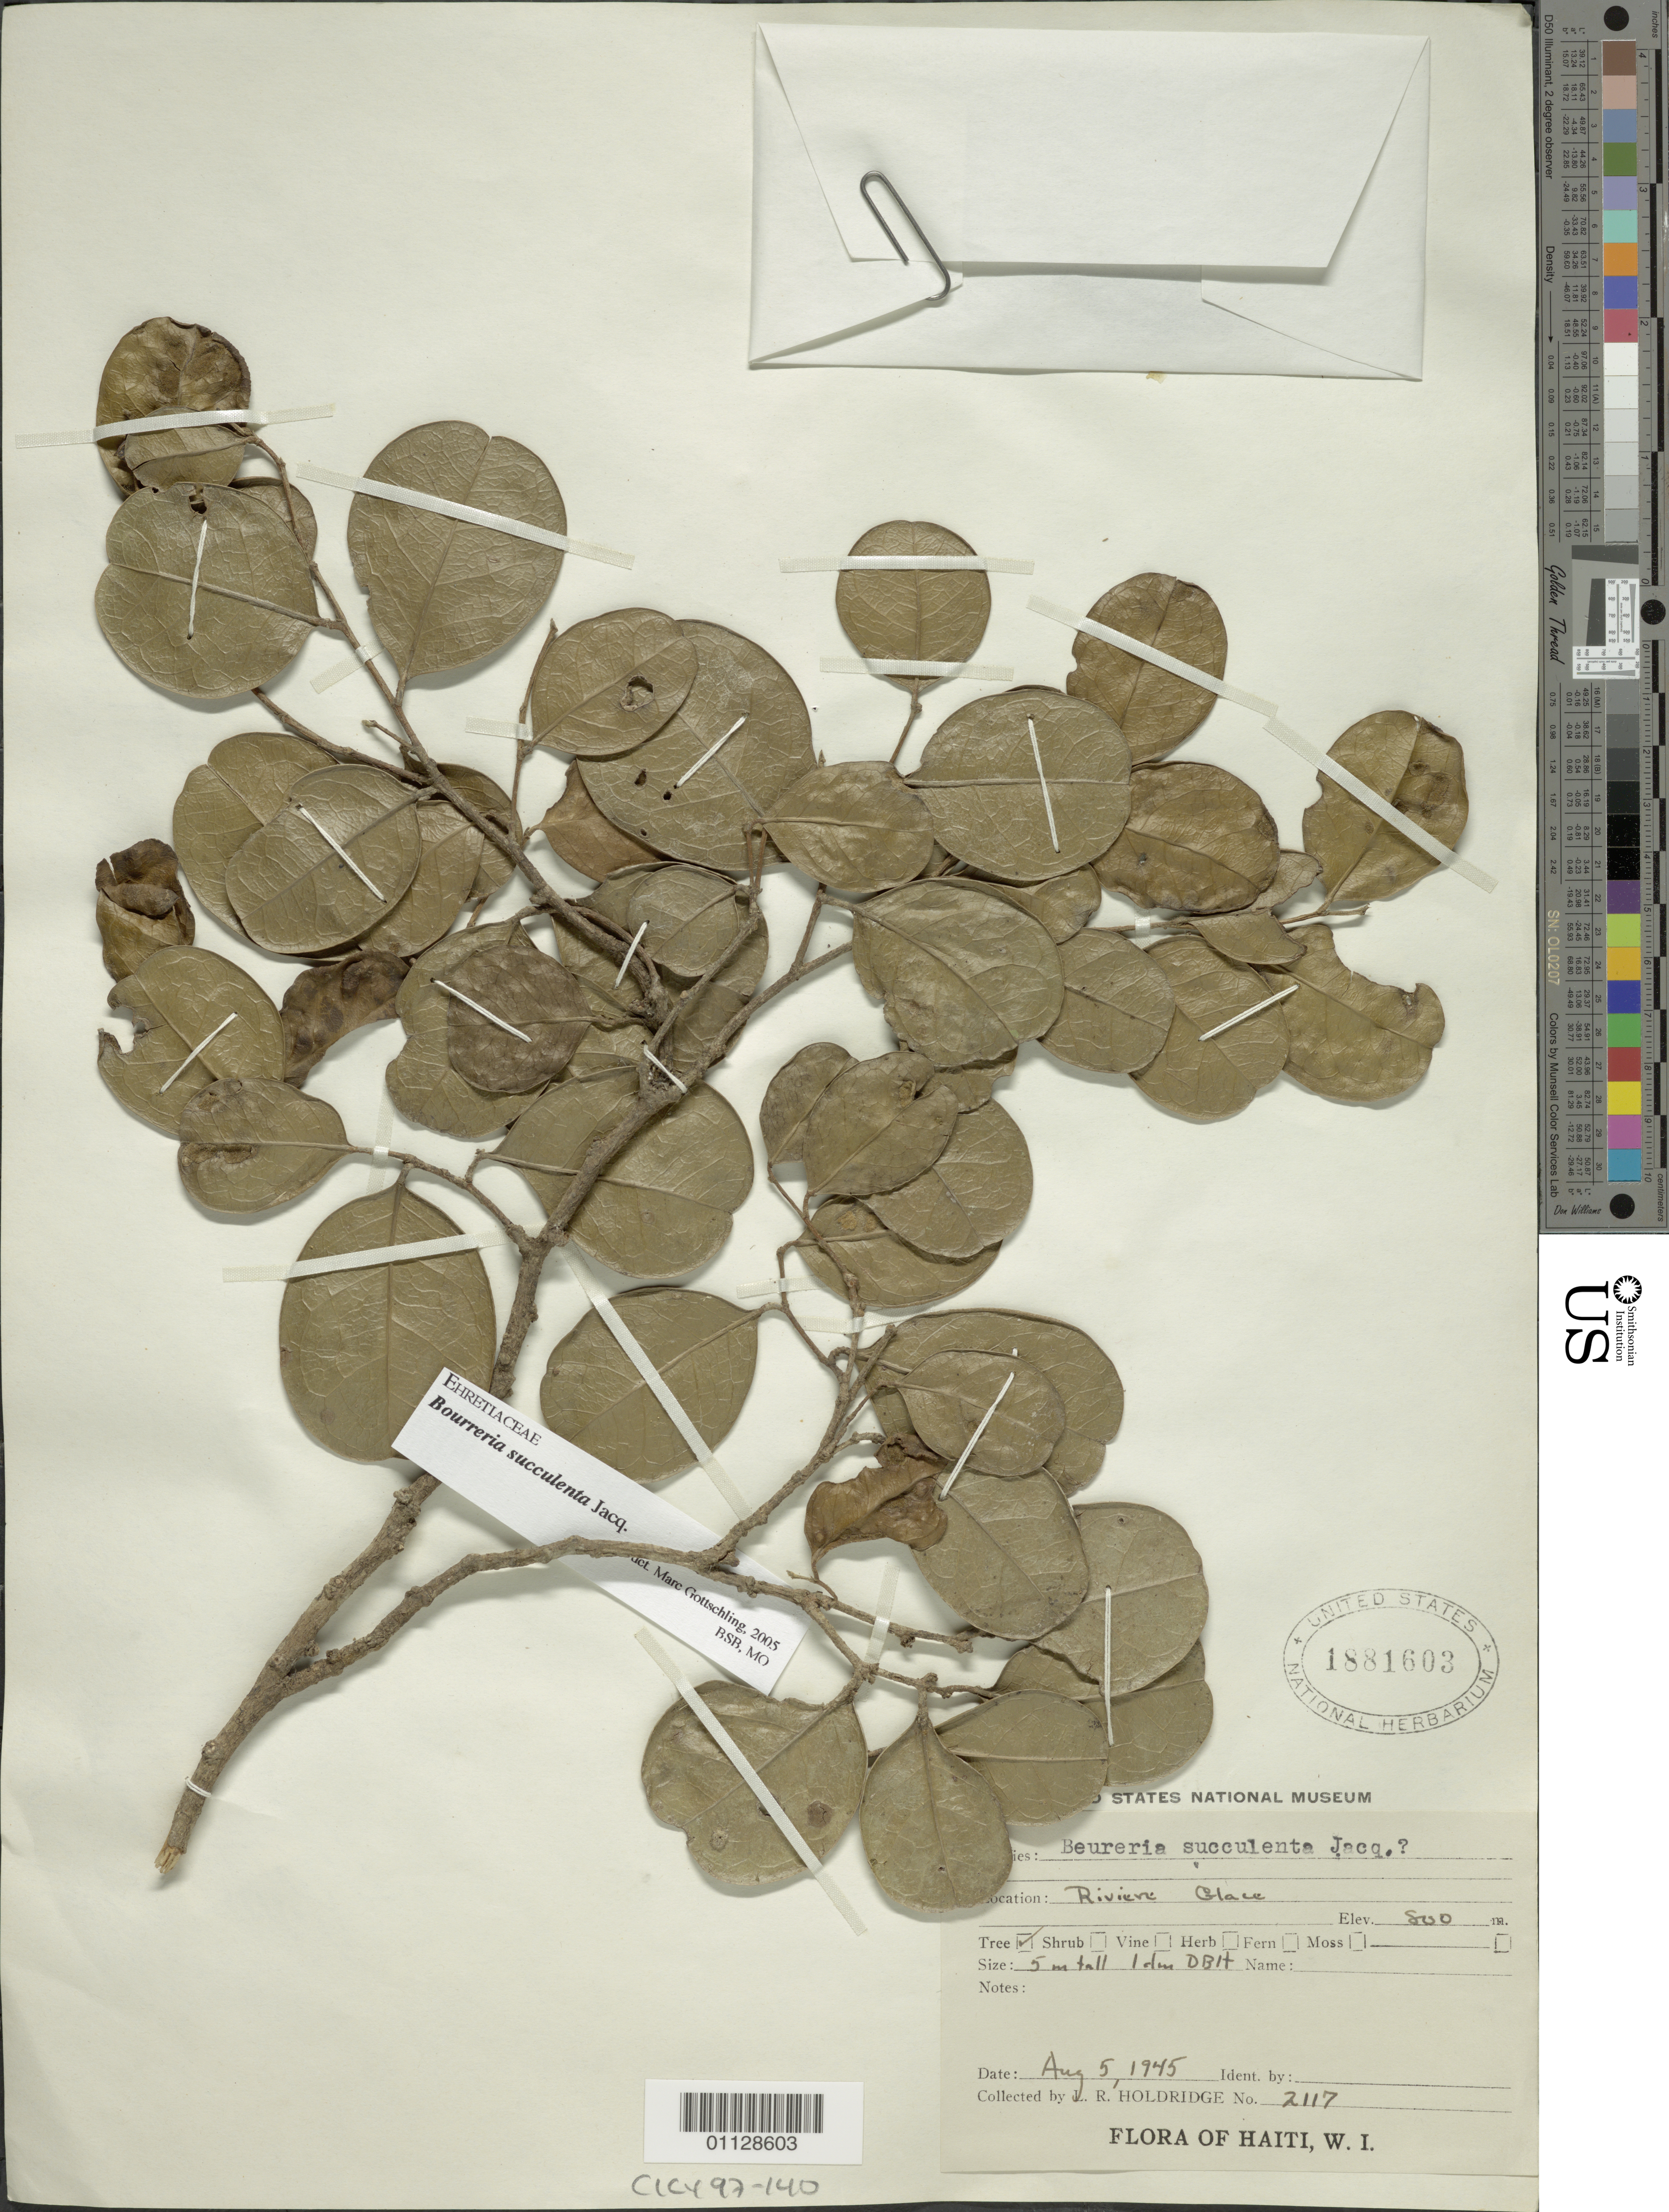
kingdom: Plantae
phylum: Tracheophyta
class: Magnoliopsida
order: Boraginales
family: Ehretiaceae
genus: Bourreria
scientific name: Bourreria succulenta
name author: Jacq.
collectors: L. Holdridge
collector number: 2117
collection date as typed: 05 Aug 1945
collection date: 1945-08-05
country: Haiti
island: Hispaniola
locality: Riviere Glace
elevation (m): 500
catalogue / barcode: US 1881603